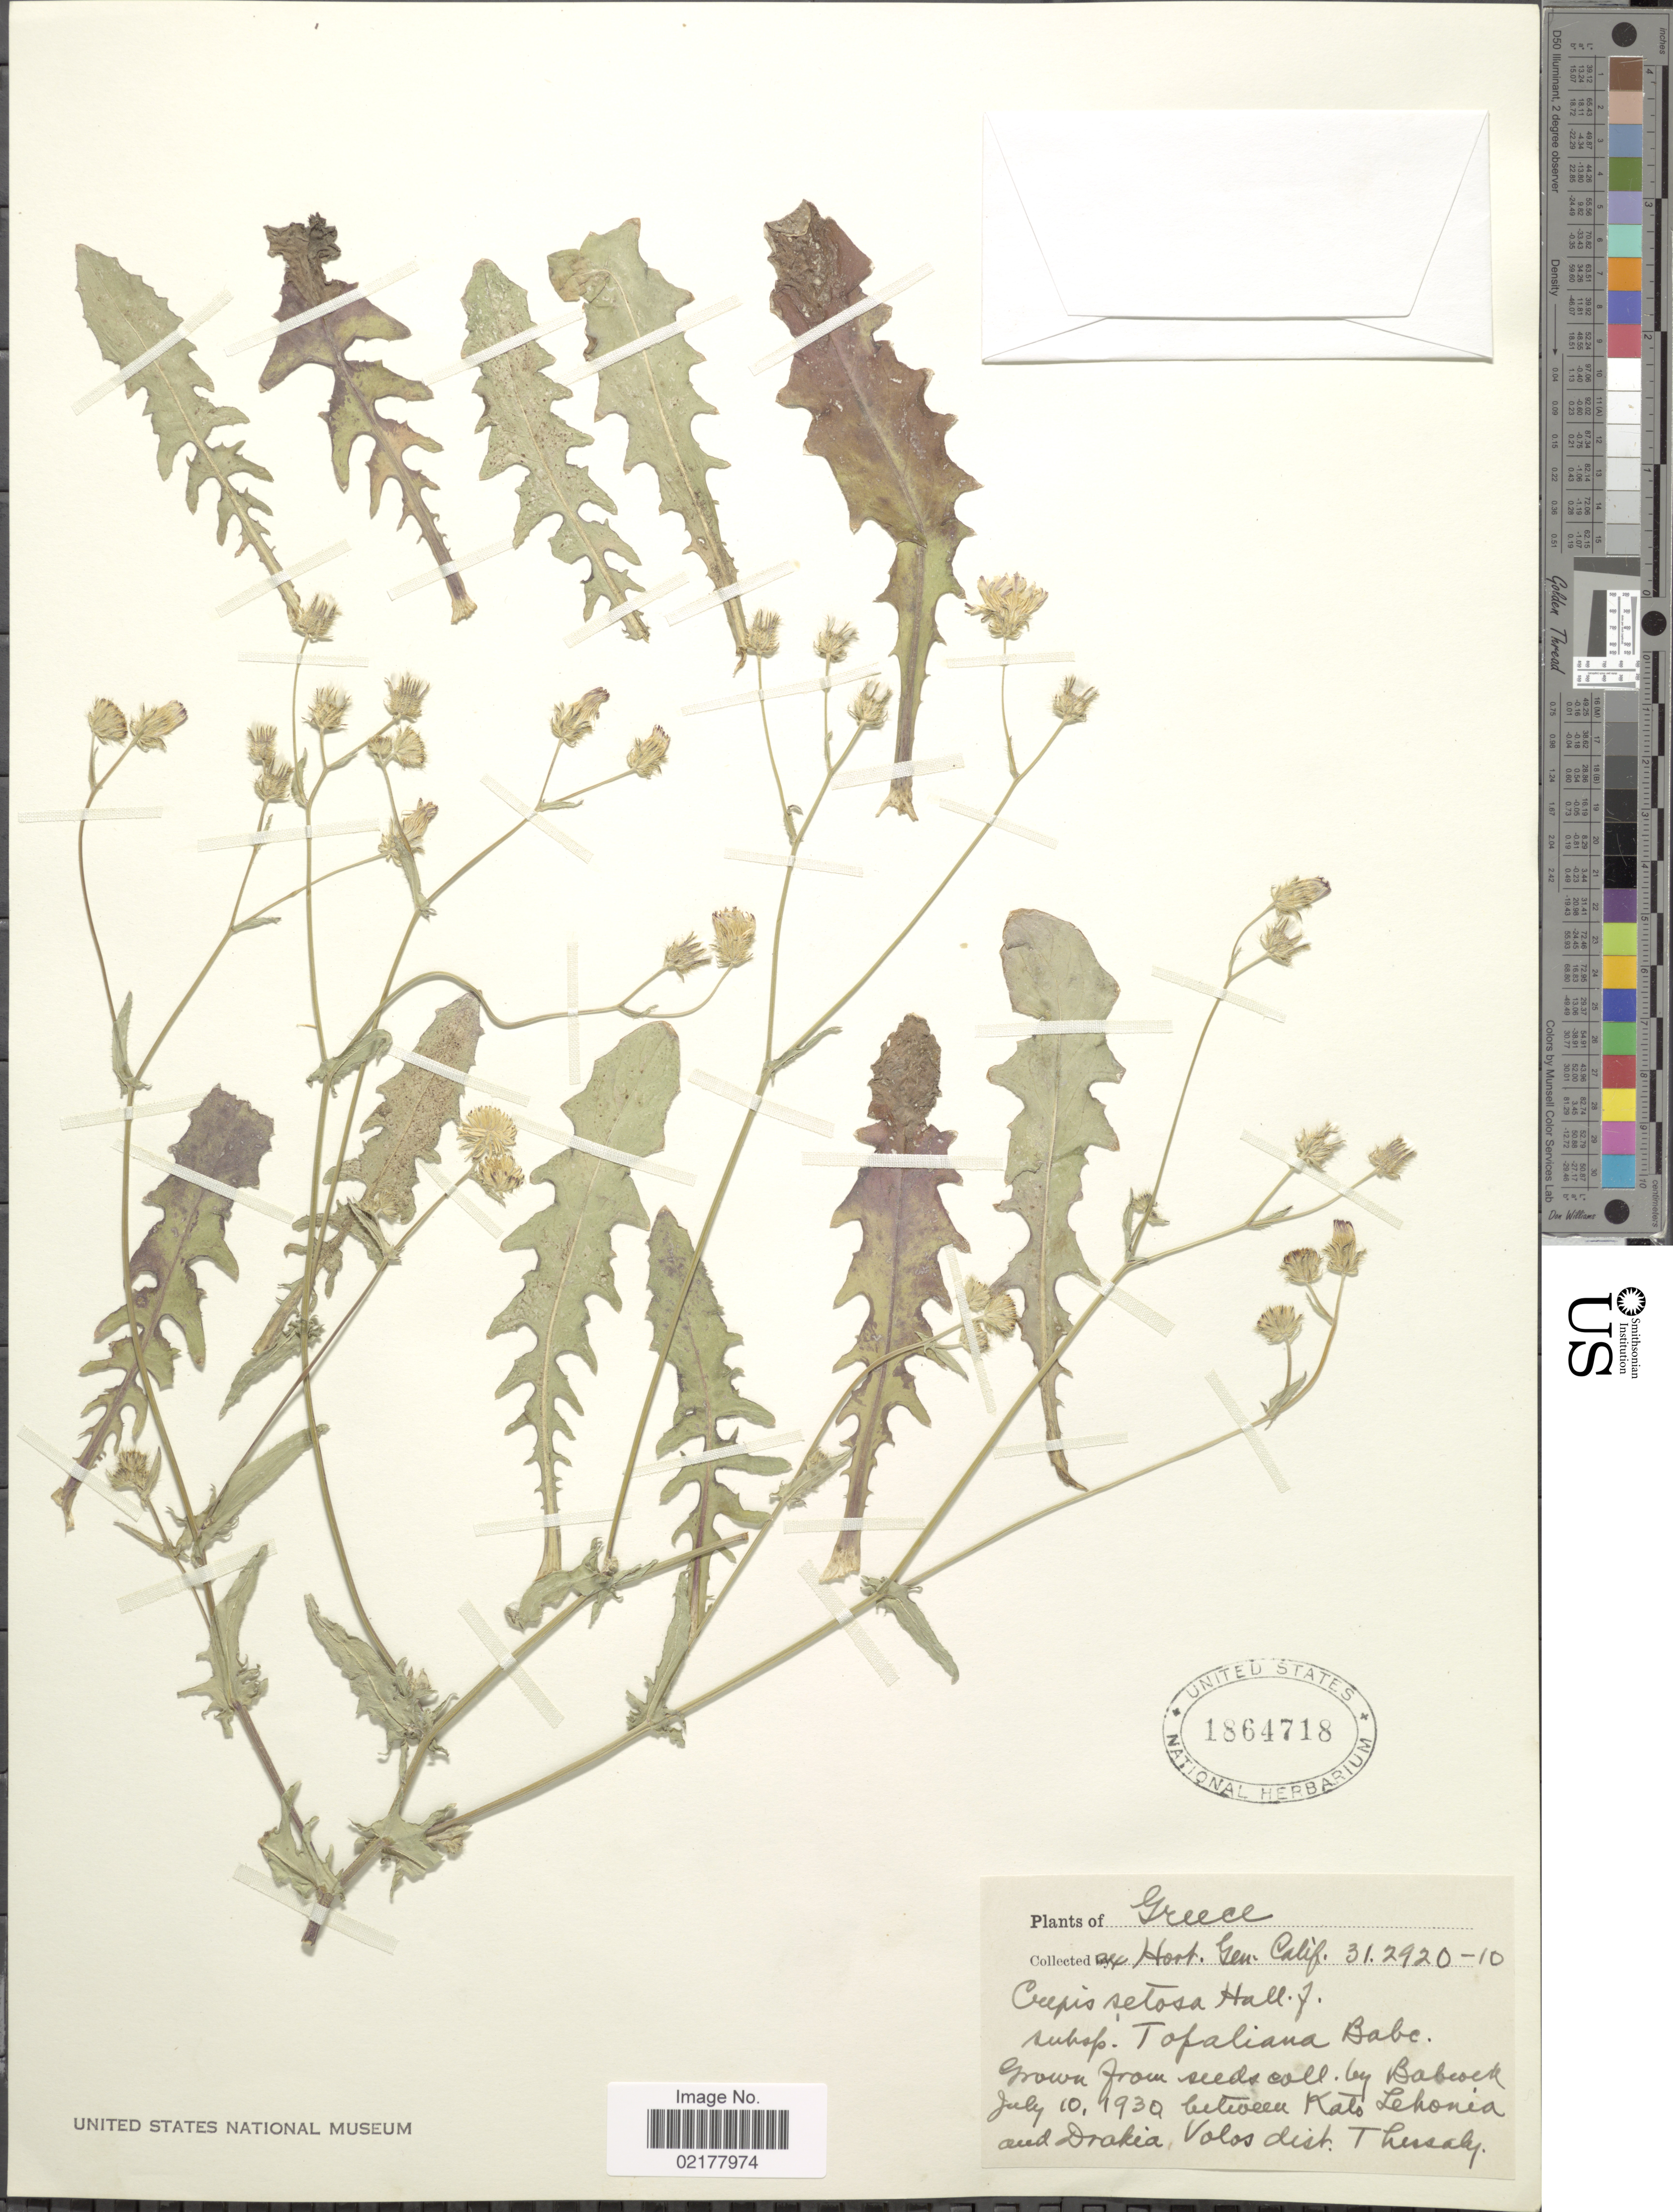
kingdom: Plantae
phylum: Tracheophyta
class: Magnoliopsida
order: Asterales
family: Asteraceae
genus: Crepis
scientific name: Crepis setosa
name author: Haller f.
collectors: Hort. Gen. Calif.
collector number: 312920-10?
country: Greece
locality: Greece [unsure placement]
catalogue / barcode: US 1864718